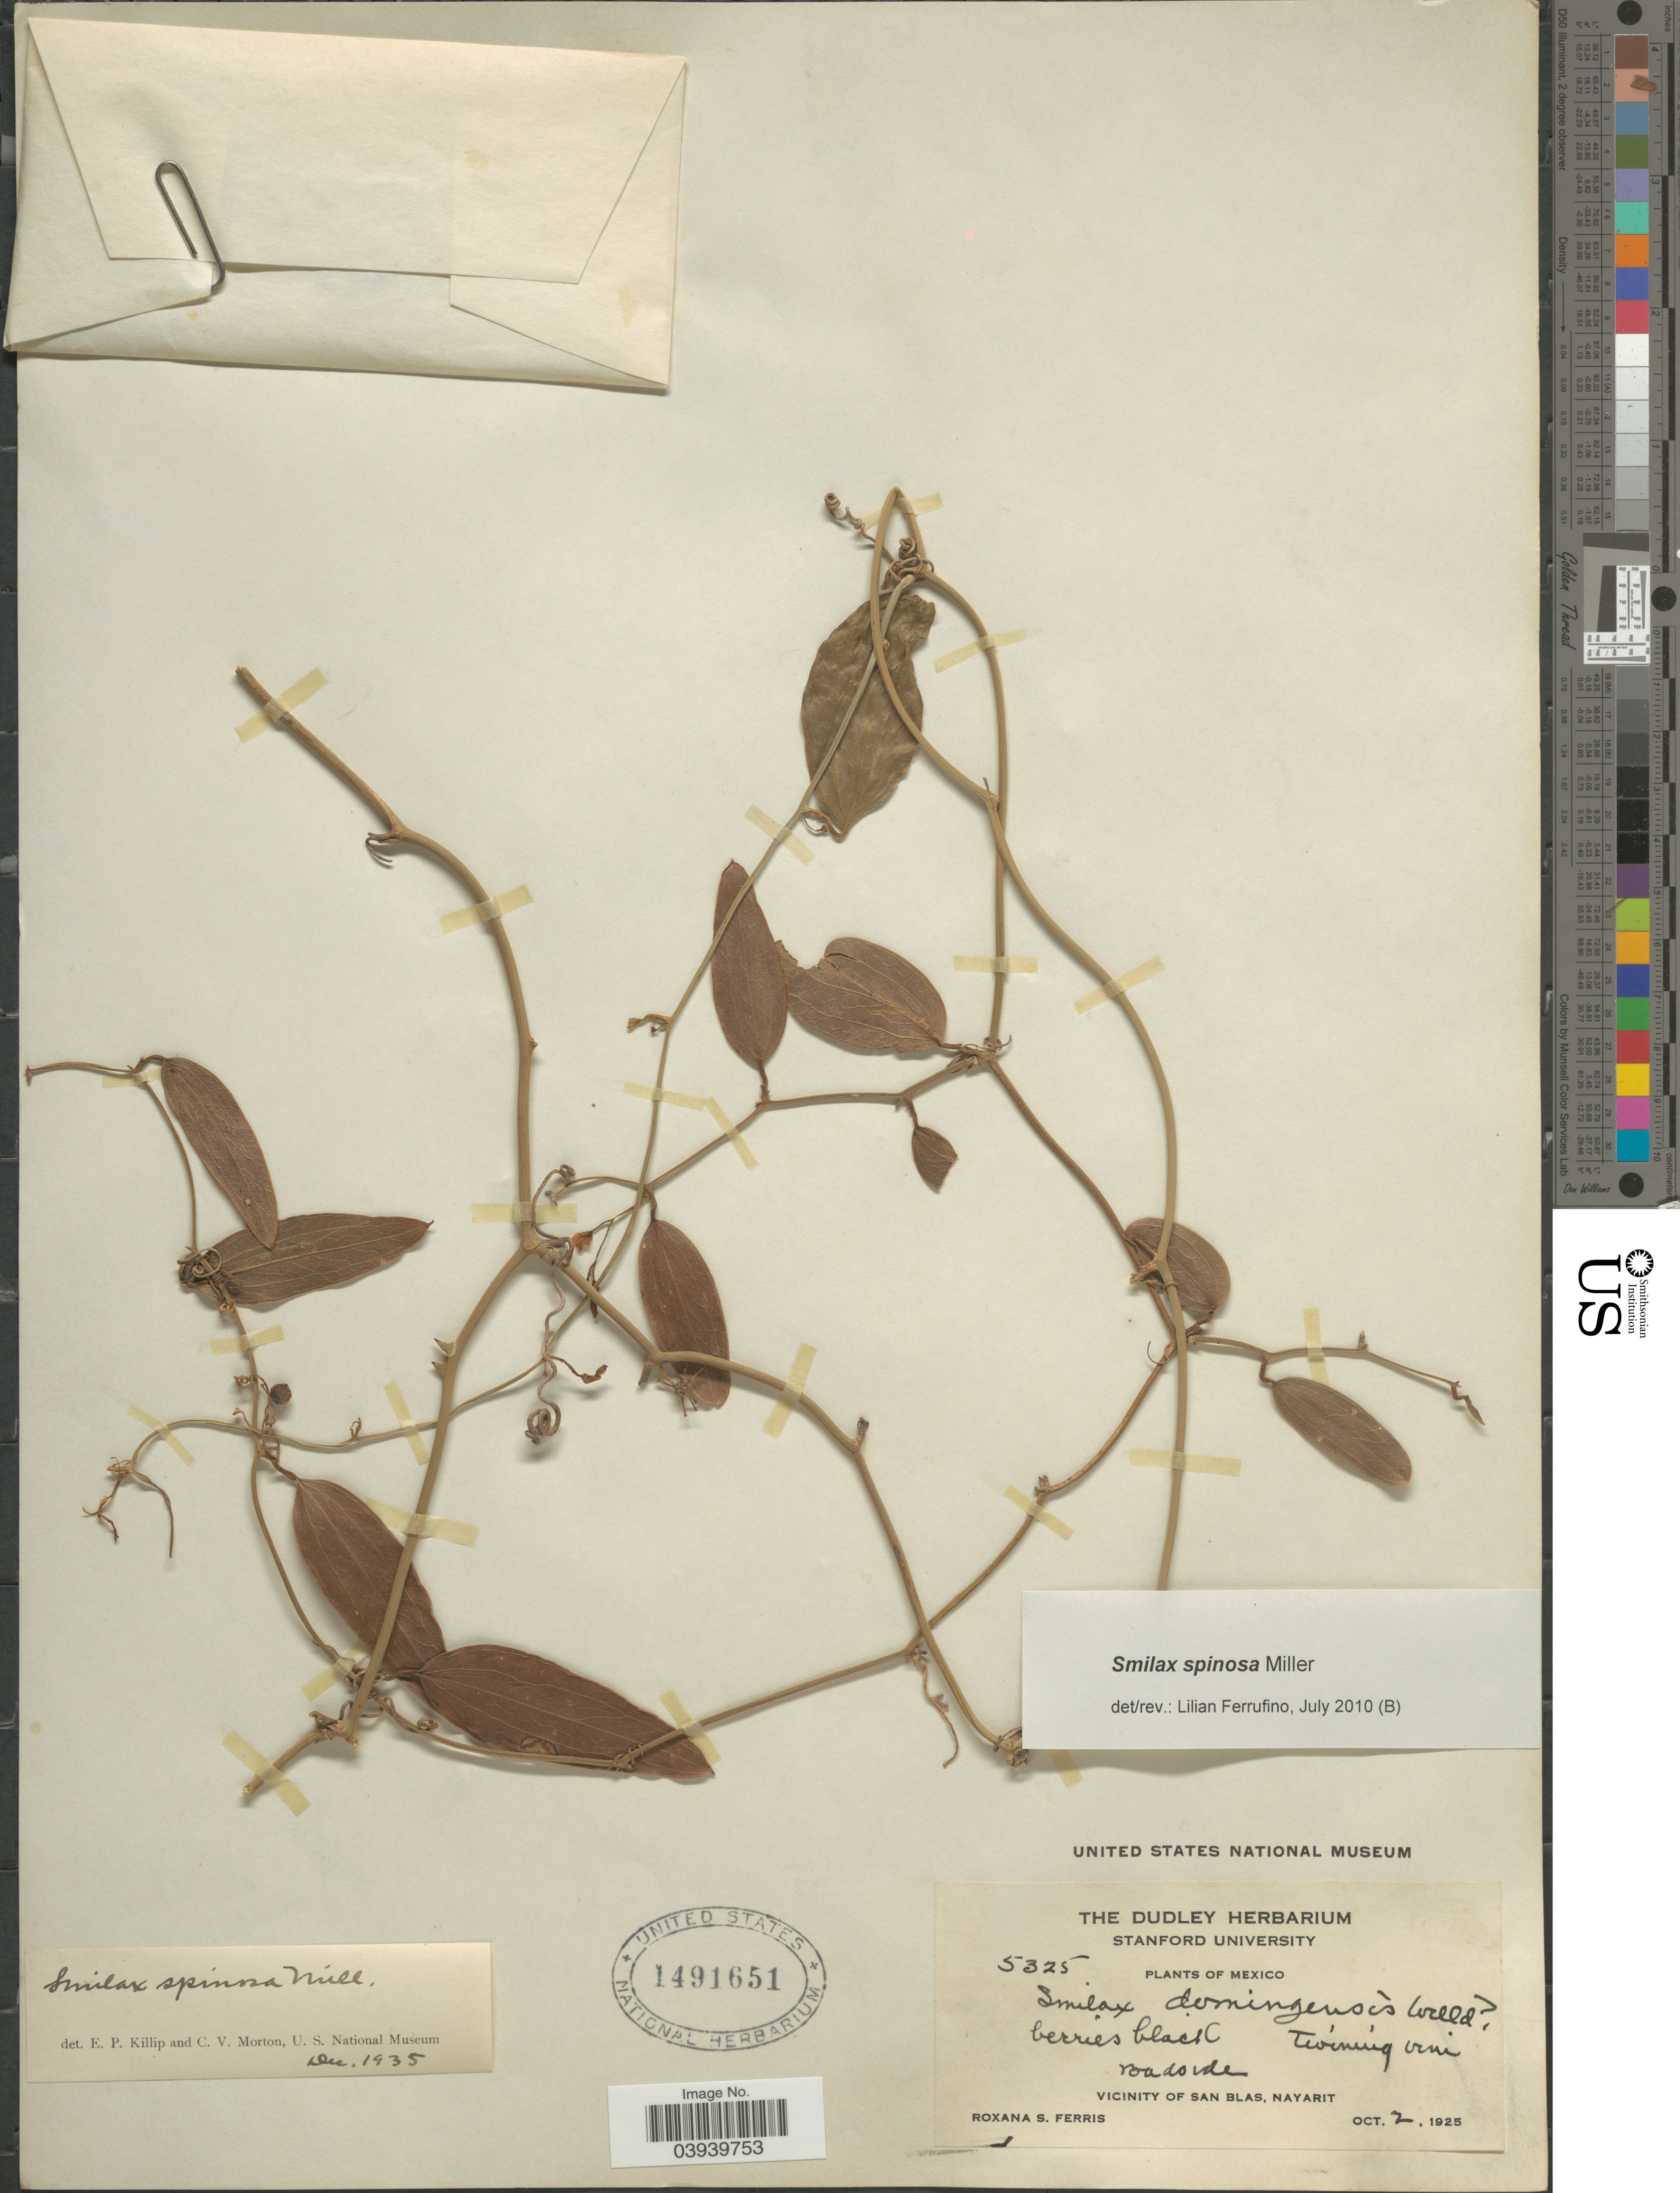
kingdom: Plantae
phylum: Tracheophyta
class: Liliopsida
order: Liliales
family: Smilacaceae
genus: Smilax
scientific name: Smilax spinosa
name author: Mill.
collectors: R. S. Ferris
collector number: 5325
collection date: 1925-10-02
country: Mexico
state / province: Nayarit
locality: Vicinity of San Blas.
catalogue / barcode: US 1491651